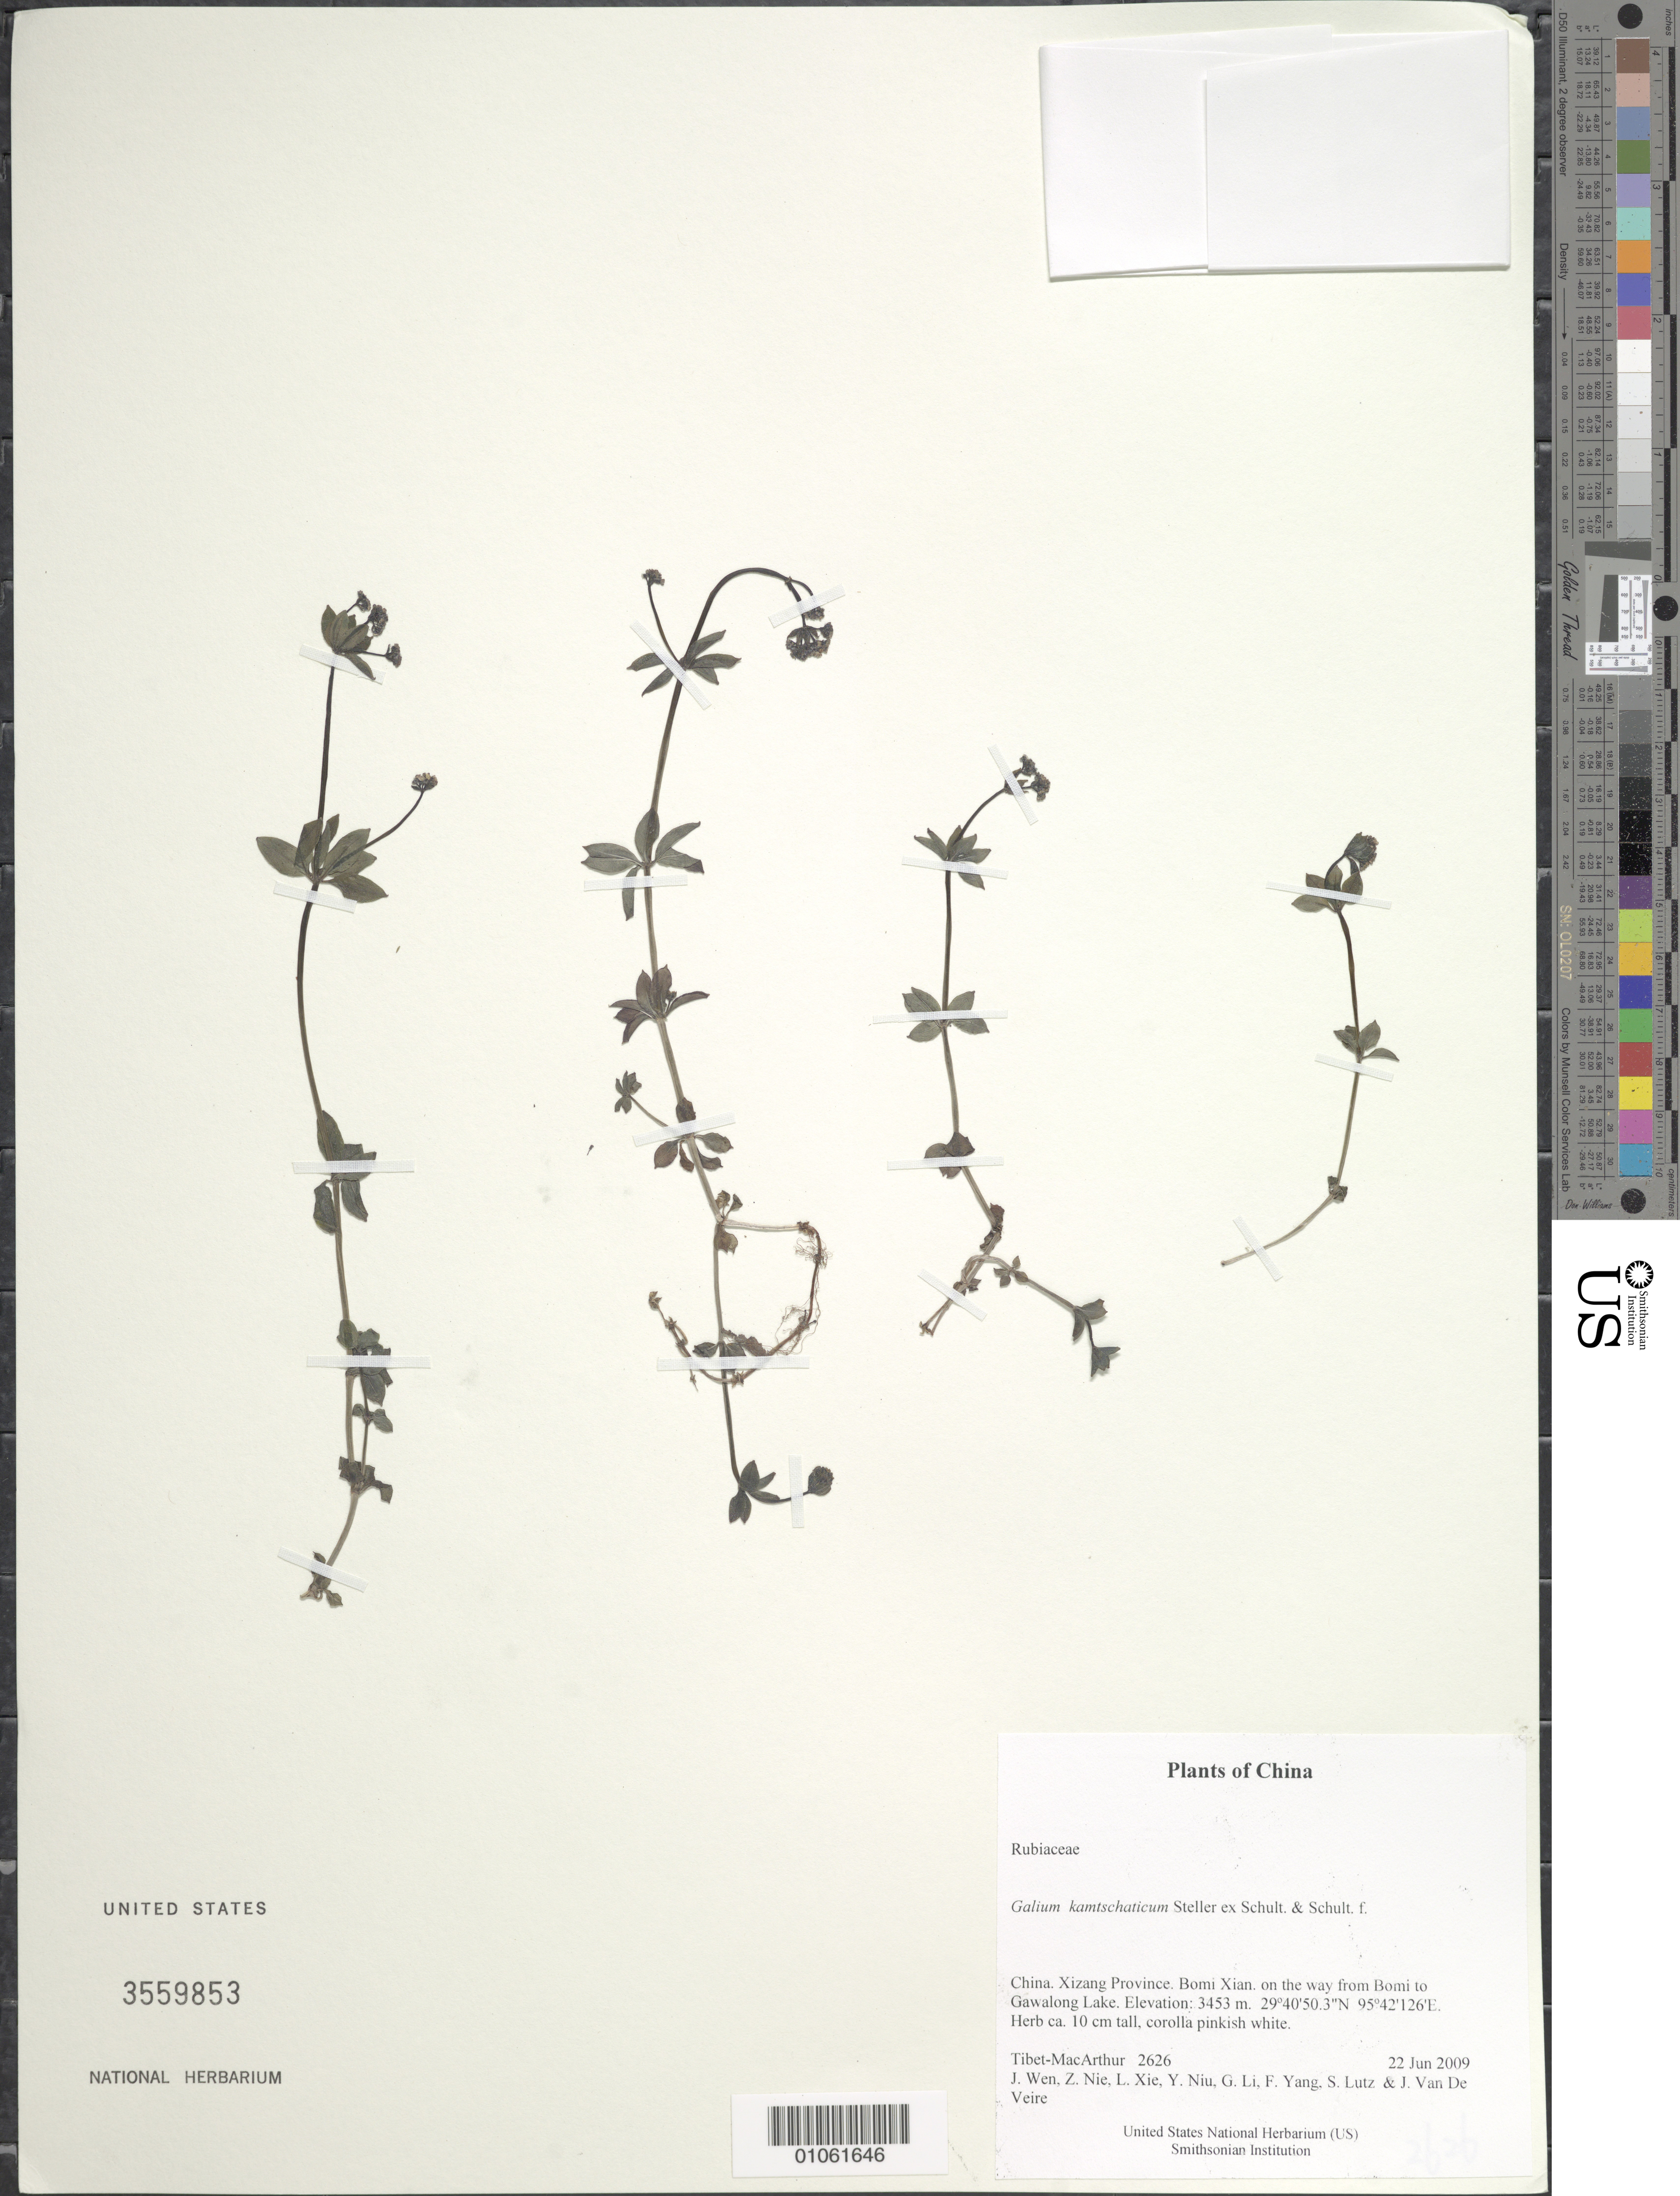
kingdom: Plantae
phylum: Tracheophyta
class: Magnoliopsida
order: Gentianales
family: Rubiaceae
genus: Galium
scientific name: Galium kamtschaticum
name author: Steller ex Schult. & Schult. f.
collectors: Tibet-MacArthur, J. Wen, Z. Nie, L. Xie, Y. Niu, G. Li, F. Yang, S. Lutz & J. Van De Veire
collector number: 2626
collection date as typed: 22 Jun 2009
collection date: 2009-06-22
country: China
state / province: Xizang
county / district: Bomi Xian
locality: on the way from Bomi to Gawalong Lake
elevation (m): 3453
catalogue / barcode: US 3559853